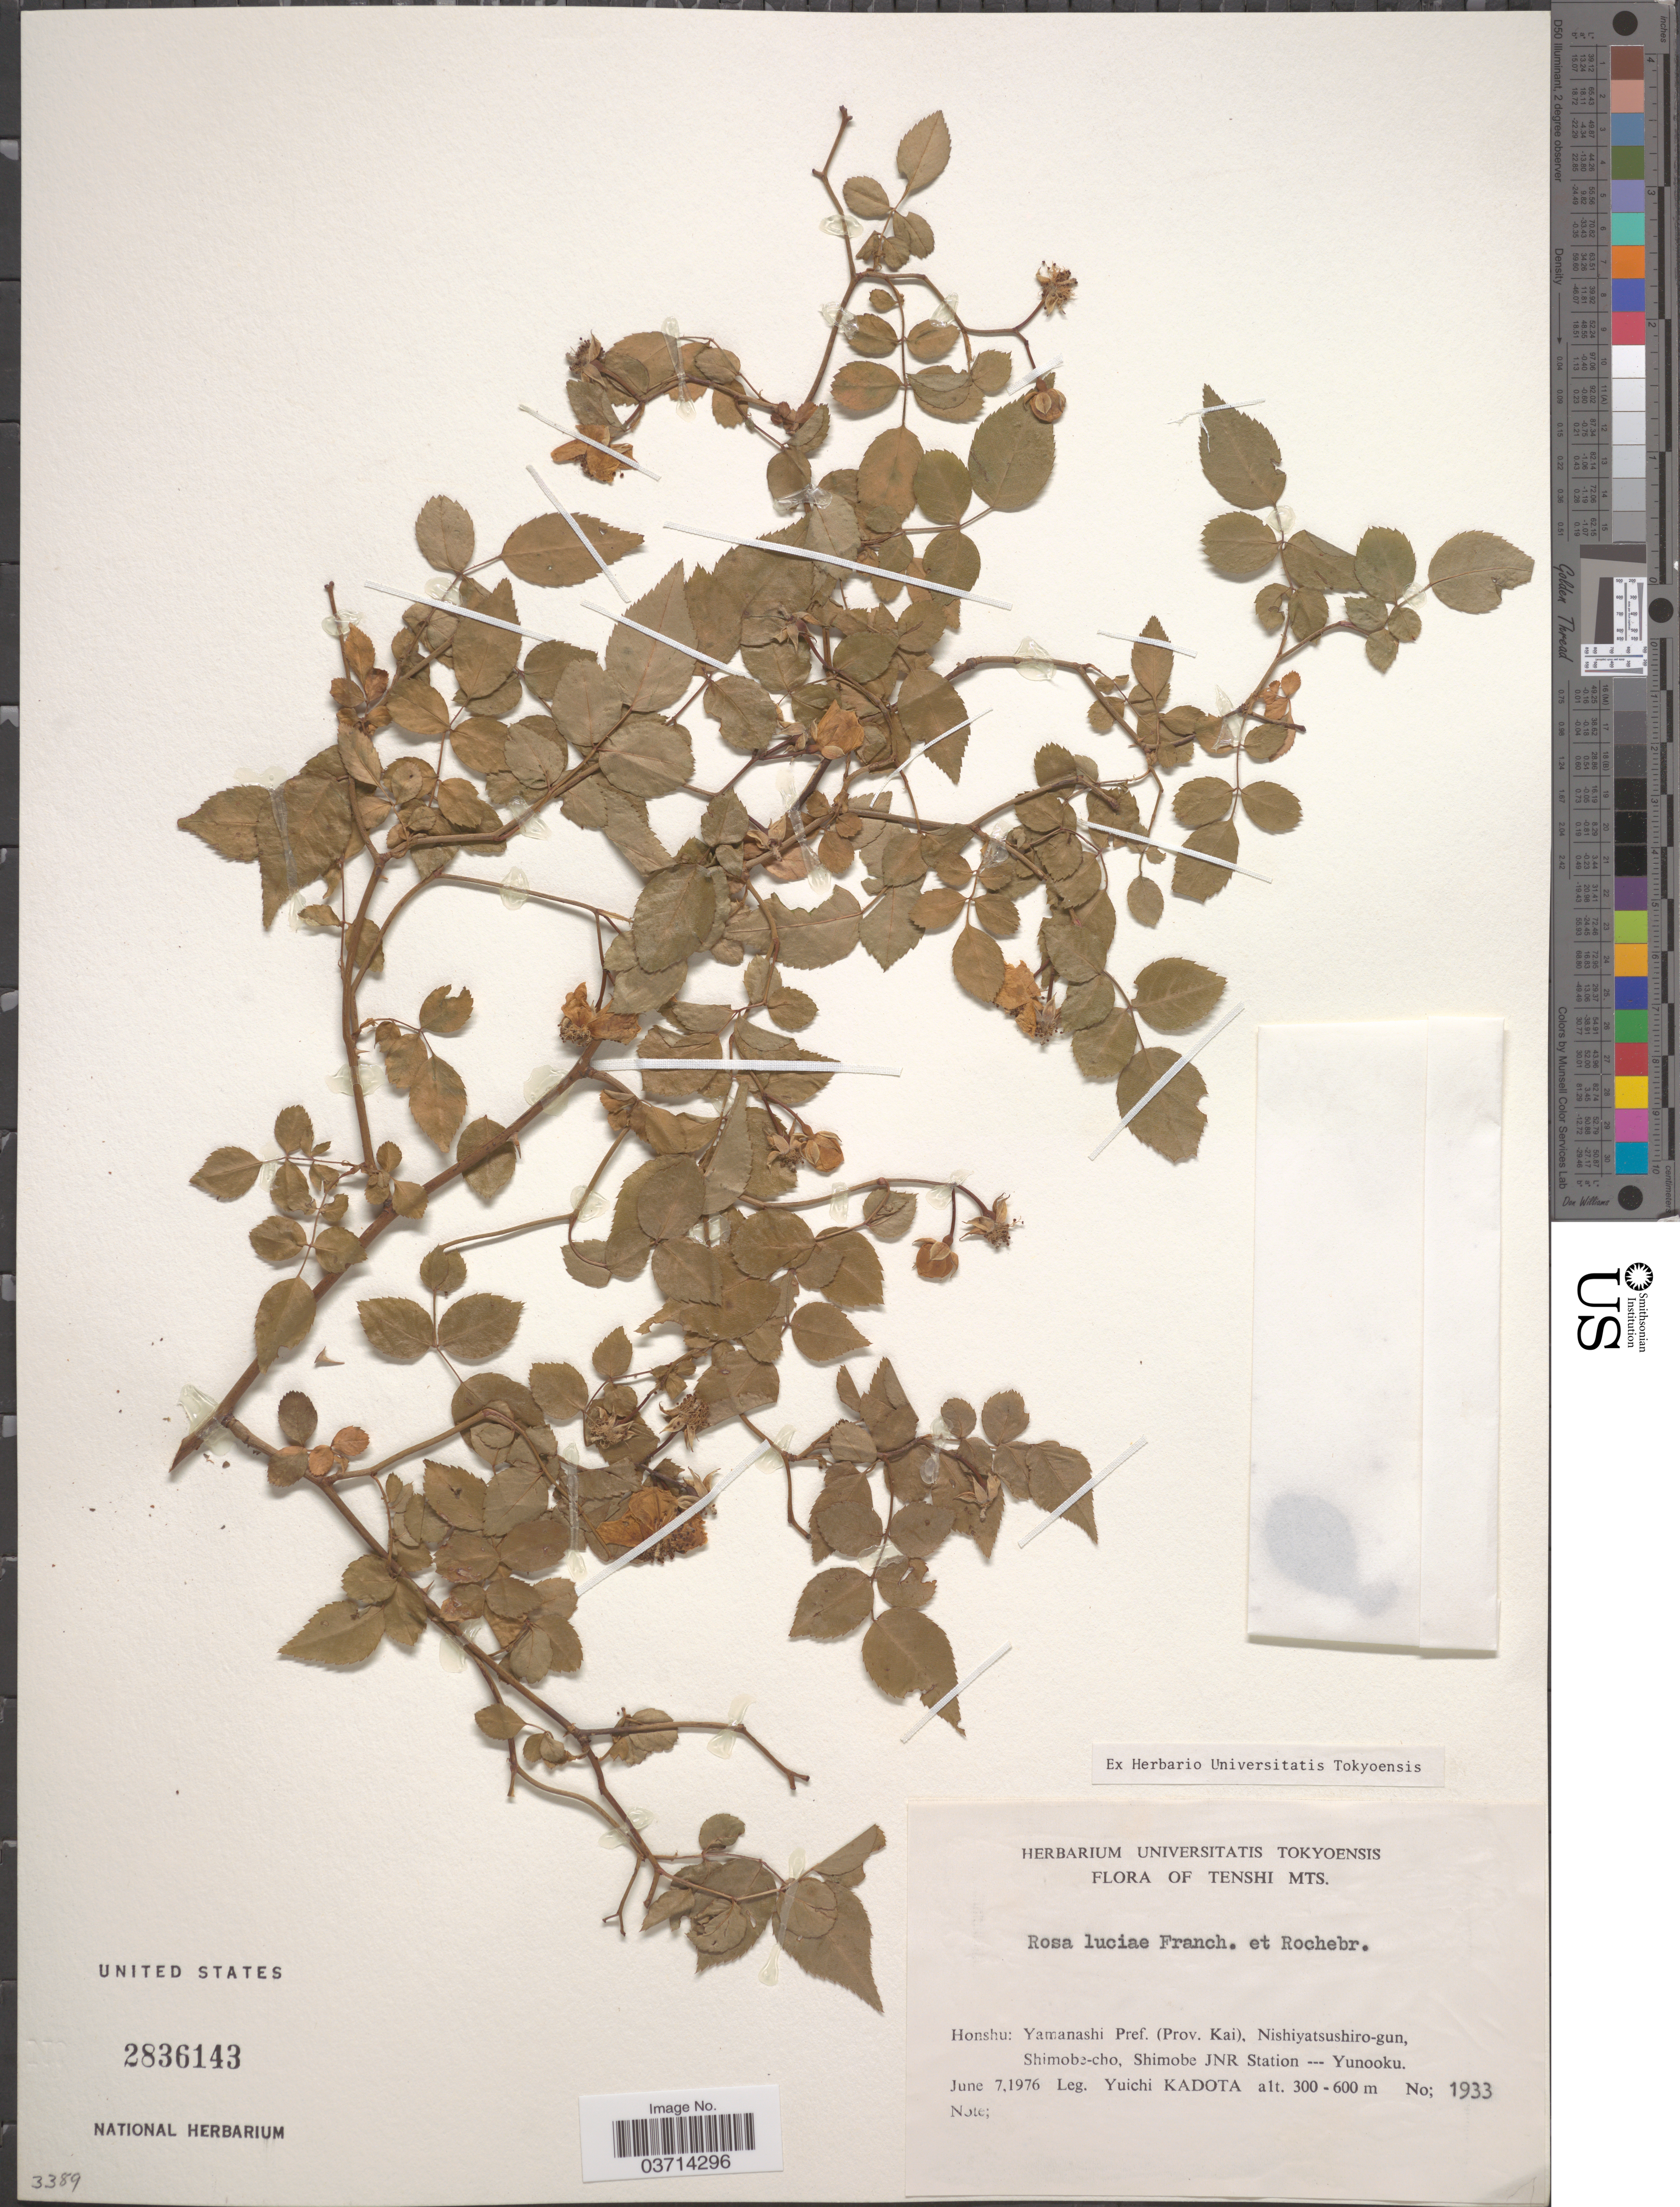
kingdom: Plantae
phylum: Tracheophyta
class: Magnoliopsida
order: Rosales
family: Rosaceae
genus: Rosa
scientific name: Rosa luciae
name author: Franch. & Rochebr.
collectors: Y. Kadota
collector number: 1933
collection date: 1976-06-07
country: Japan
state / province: Yamanasi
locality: Tenshi Mts. Honshu: Yamanashi Pref. (Prov Kai), Nishiyatsushiro-gun, Shimobe-cho, Shimobe JNR Station --- Yunooku.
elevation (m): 300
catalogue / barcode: US 2836143